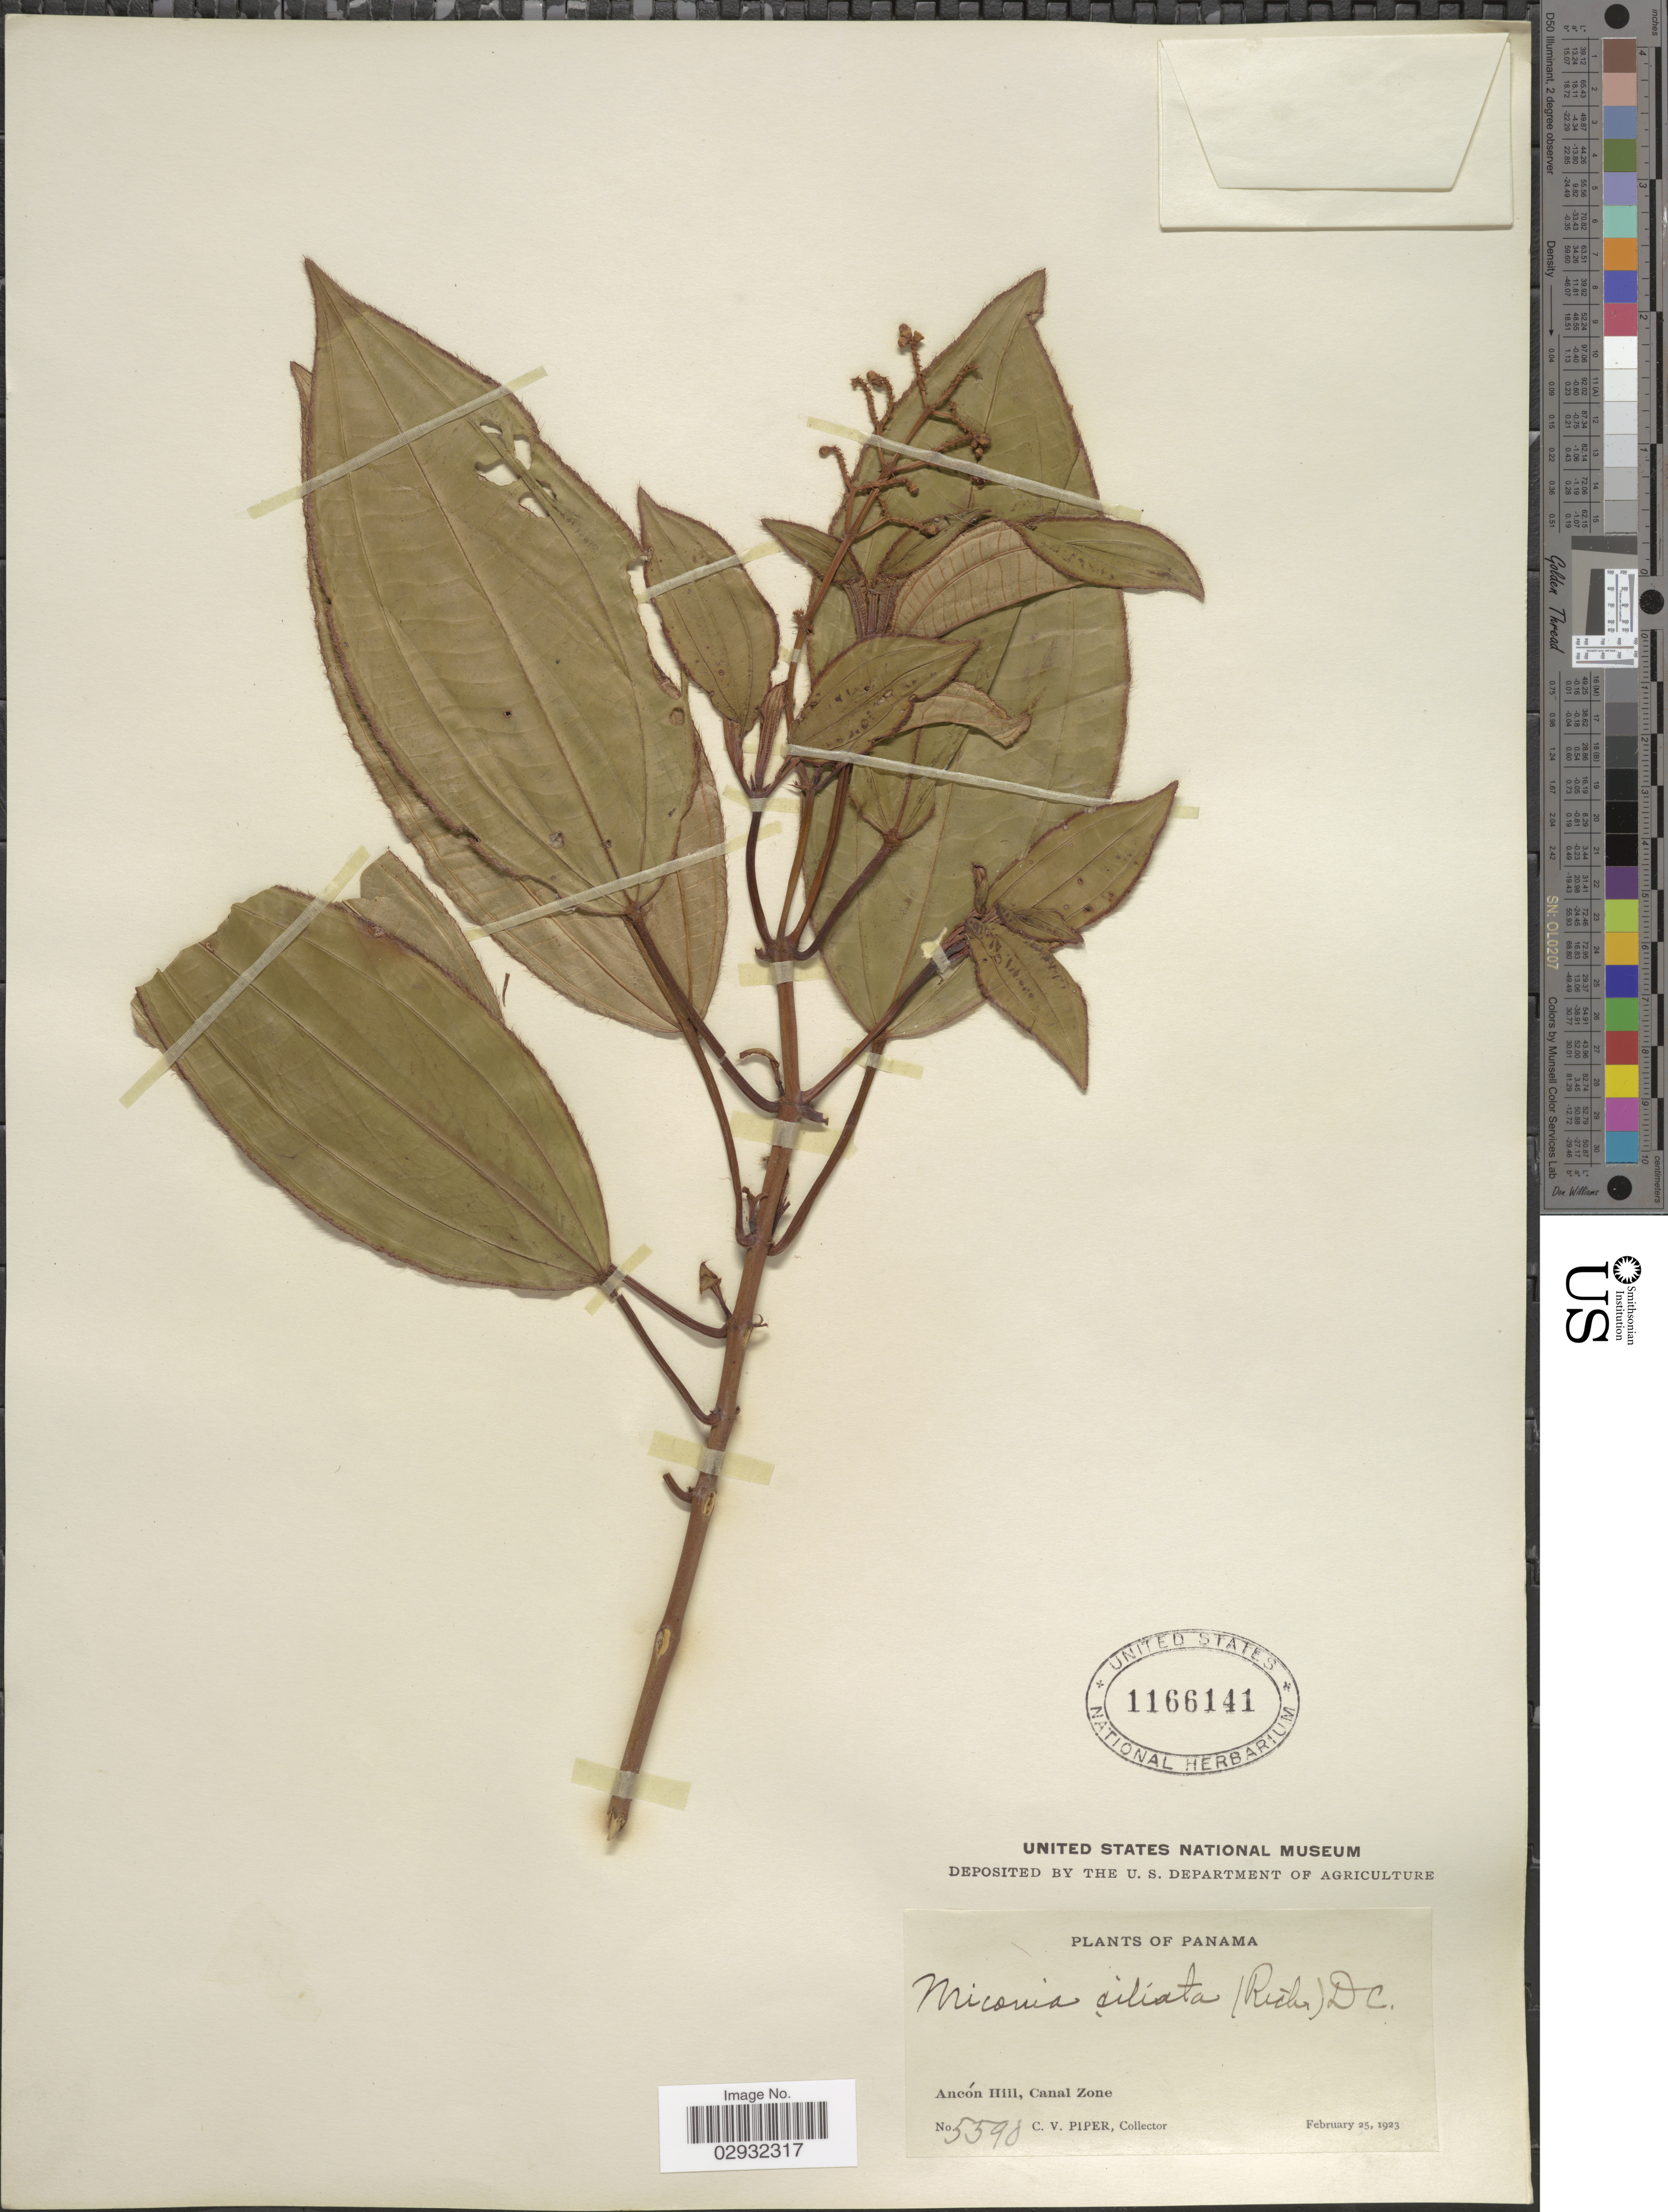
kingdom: Plantae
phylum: Tracheophyta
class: Magnoliopsida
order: Myrtales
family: Melastomataceae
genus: Miconia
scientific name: Miconia ciliata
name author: (Rich.) DC.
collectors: C. V. Piper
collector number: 5590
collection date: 1923-02-25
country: Panama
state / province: Colón / Panamá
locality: Ancón Hill, Canal Zone.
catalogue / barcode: US 1166141